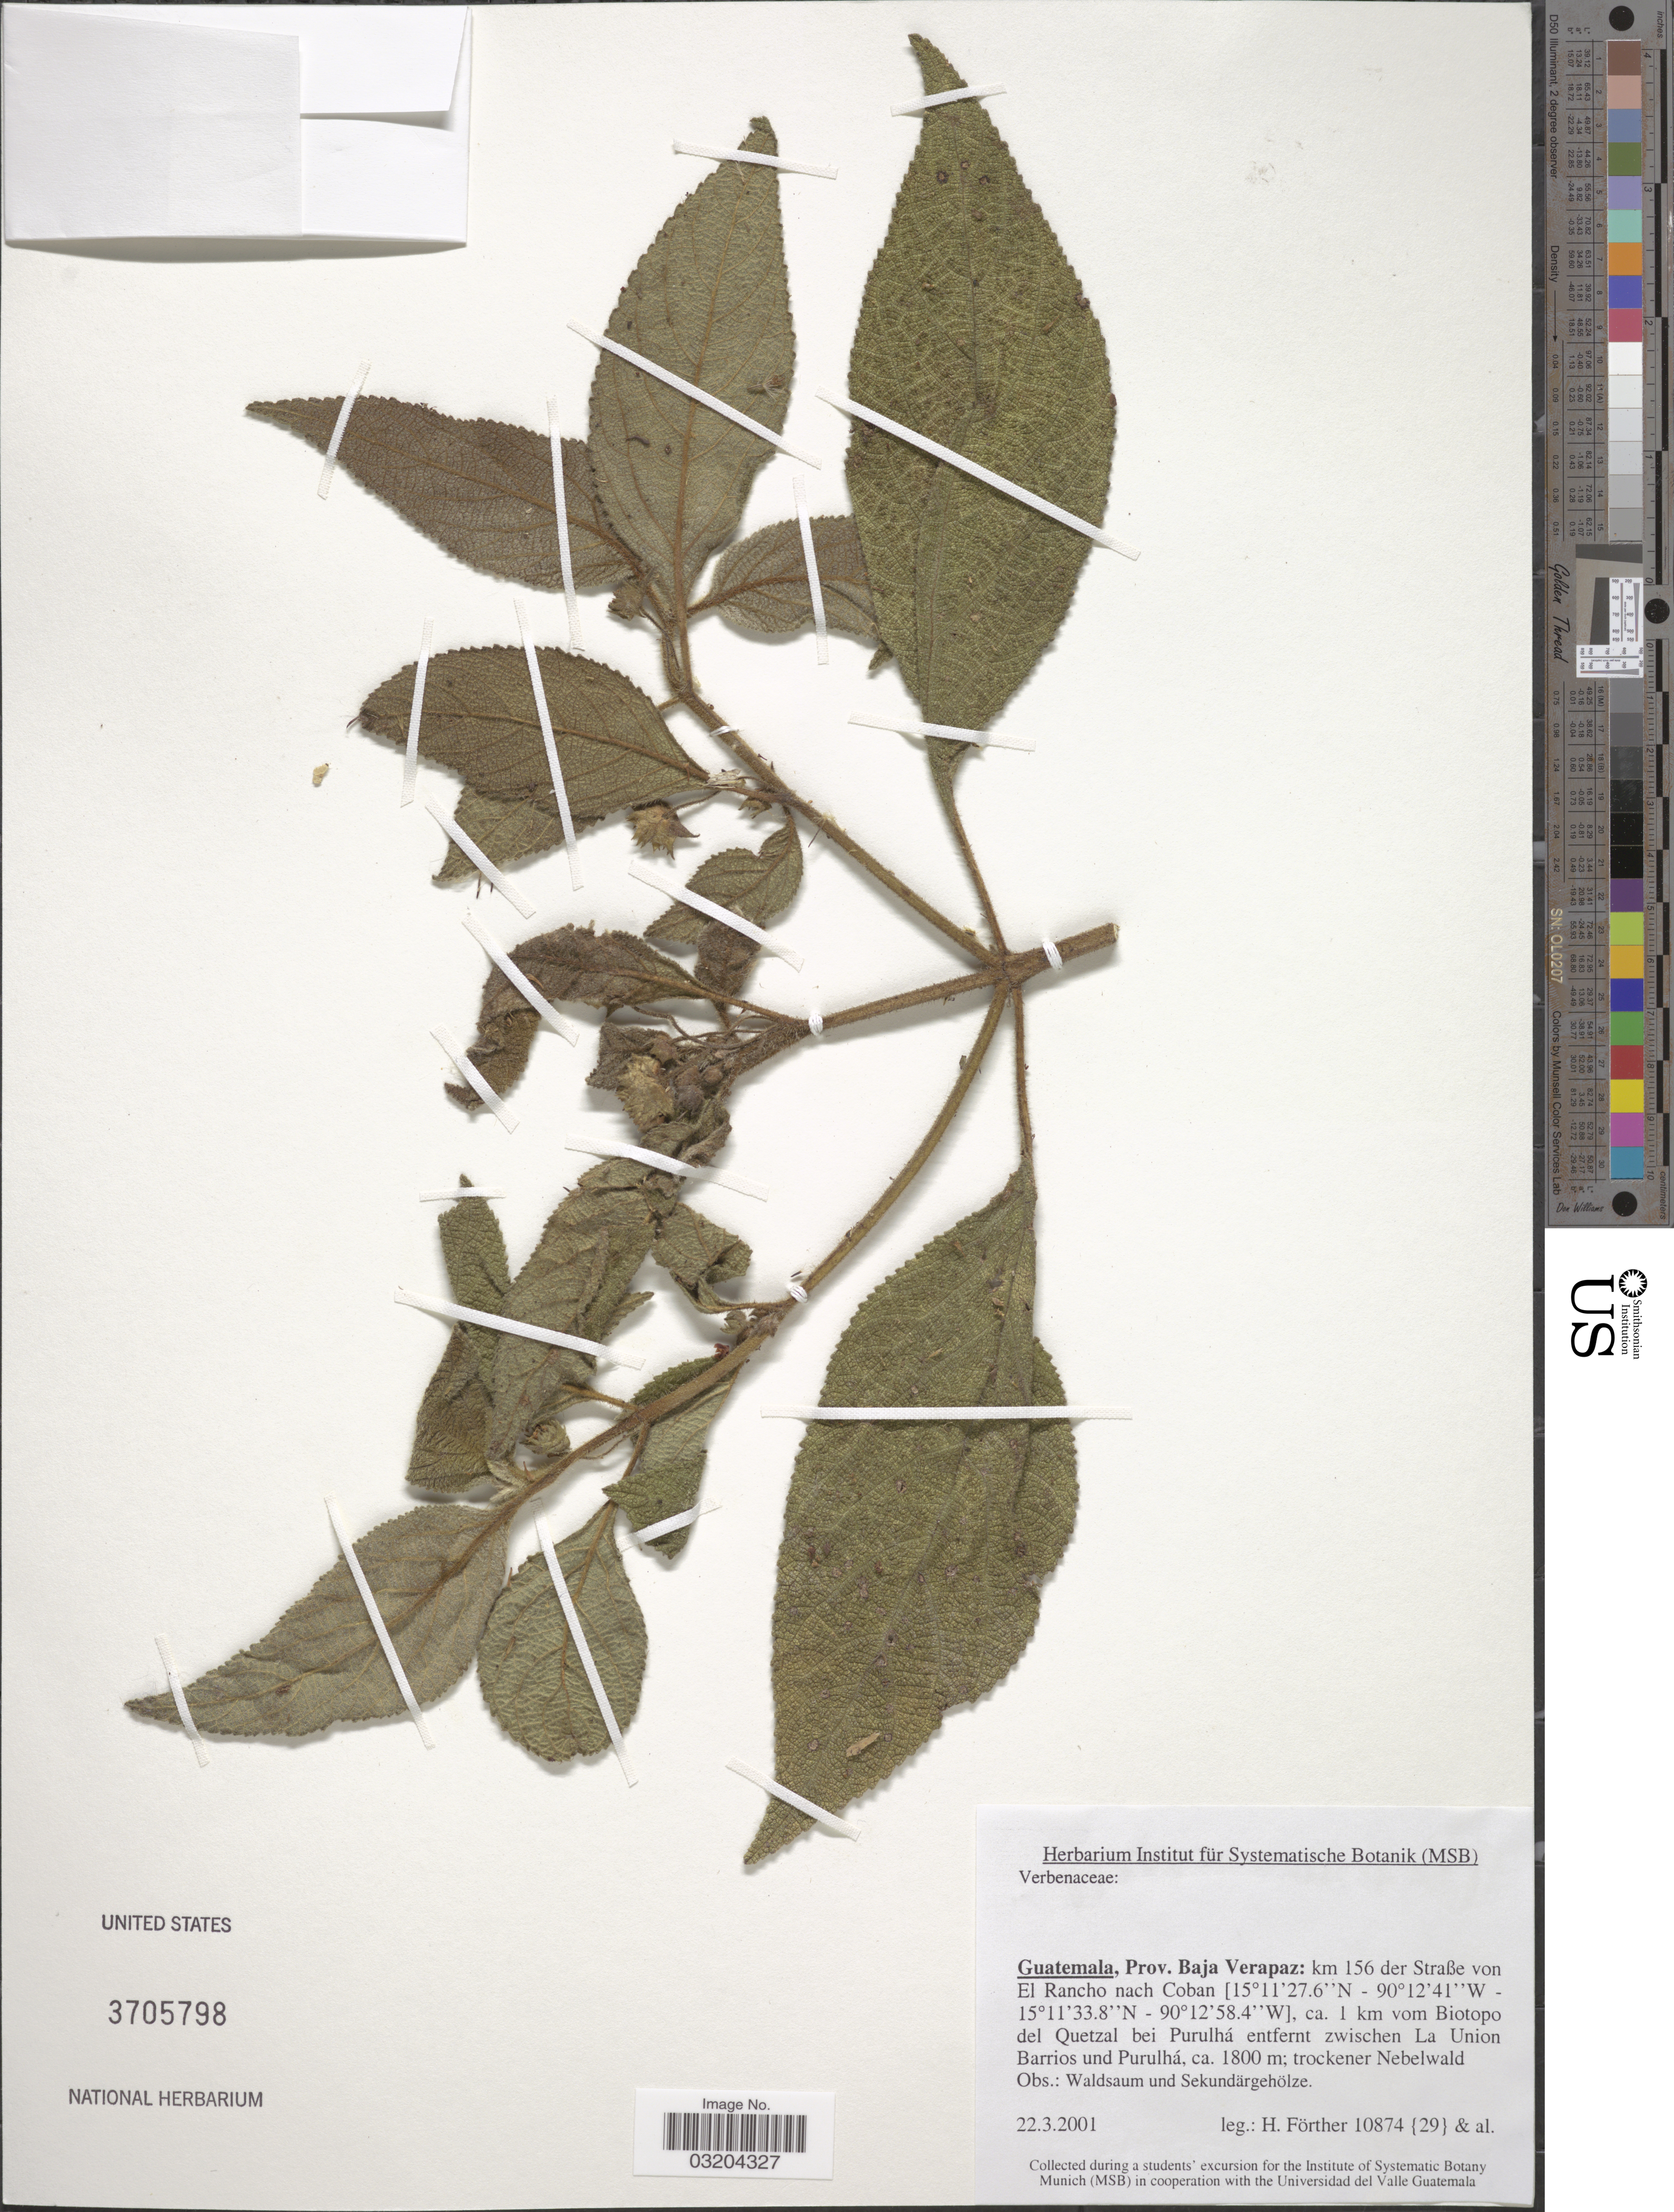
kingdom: Plantae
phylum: Tracheophyta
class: Magnoliopsida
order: Lamiales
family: Verbenaceae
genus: Lippia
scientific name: Lippia cardiostegia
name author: Benth.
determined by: Mirra, Fabiana, (SI), Instituto de Botanica Darwinion (ARGENTINA)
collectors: H. Förther & et al.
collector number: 10874 {29}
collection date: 2001-03-22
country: Guatemala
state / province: Baja Verapaz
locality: Km 156 der Straße von El Rancho nach Coban, ca. 1 km vom Biotopo del Quetzal bei Purulhá entfrent zwischen La Union Barrios und Purulhá.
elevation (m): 1800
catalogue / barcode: US 3705798